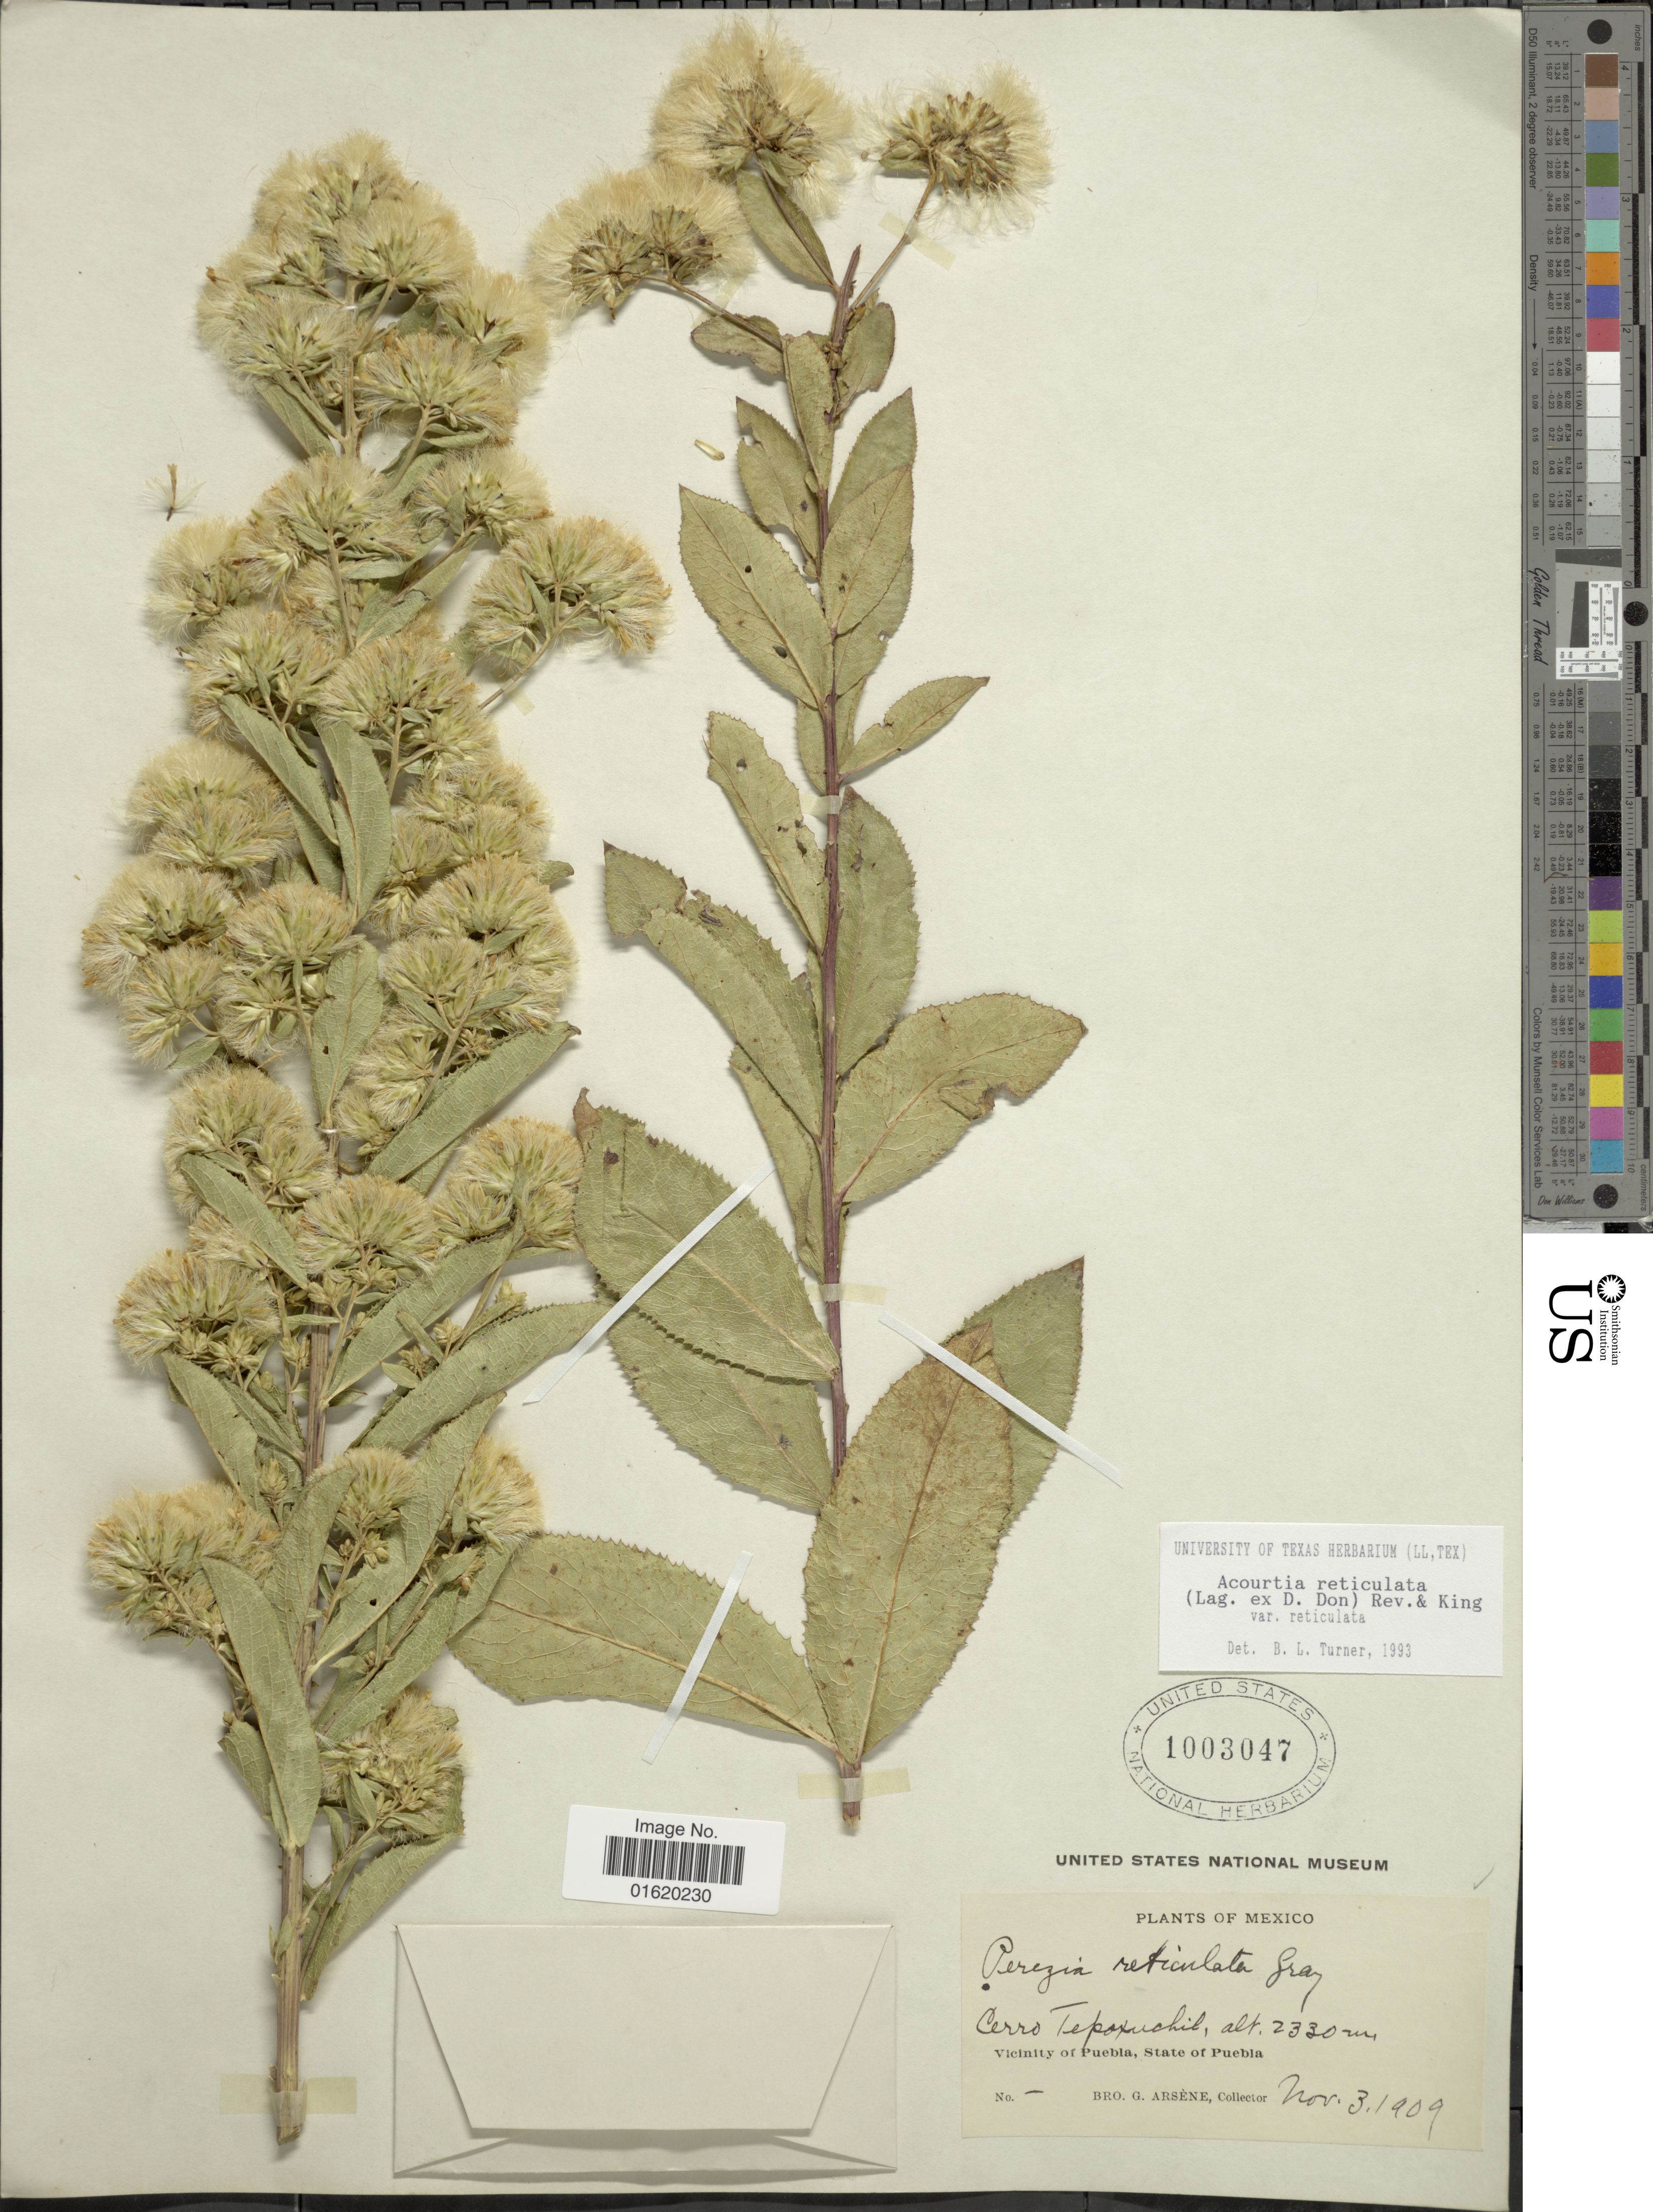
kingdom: Plantae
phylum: Tracheophyta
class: Magnoliopsida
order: Asterales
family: Asteraceae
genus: Acourtia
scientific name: Acourtia reticulata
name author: (Lag. ex D. Don) Reveal & R.M. King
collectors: Bro. G. Arsène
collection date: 1909-11-03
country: Mexico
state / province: Puebla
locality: Cerro Tepoxuchill, Vicinity of Puebla,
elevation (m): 2330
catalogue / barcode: US 1003047